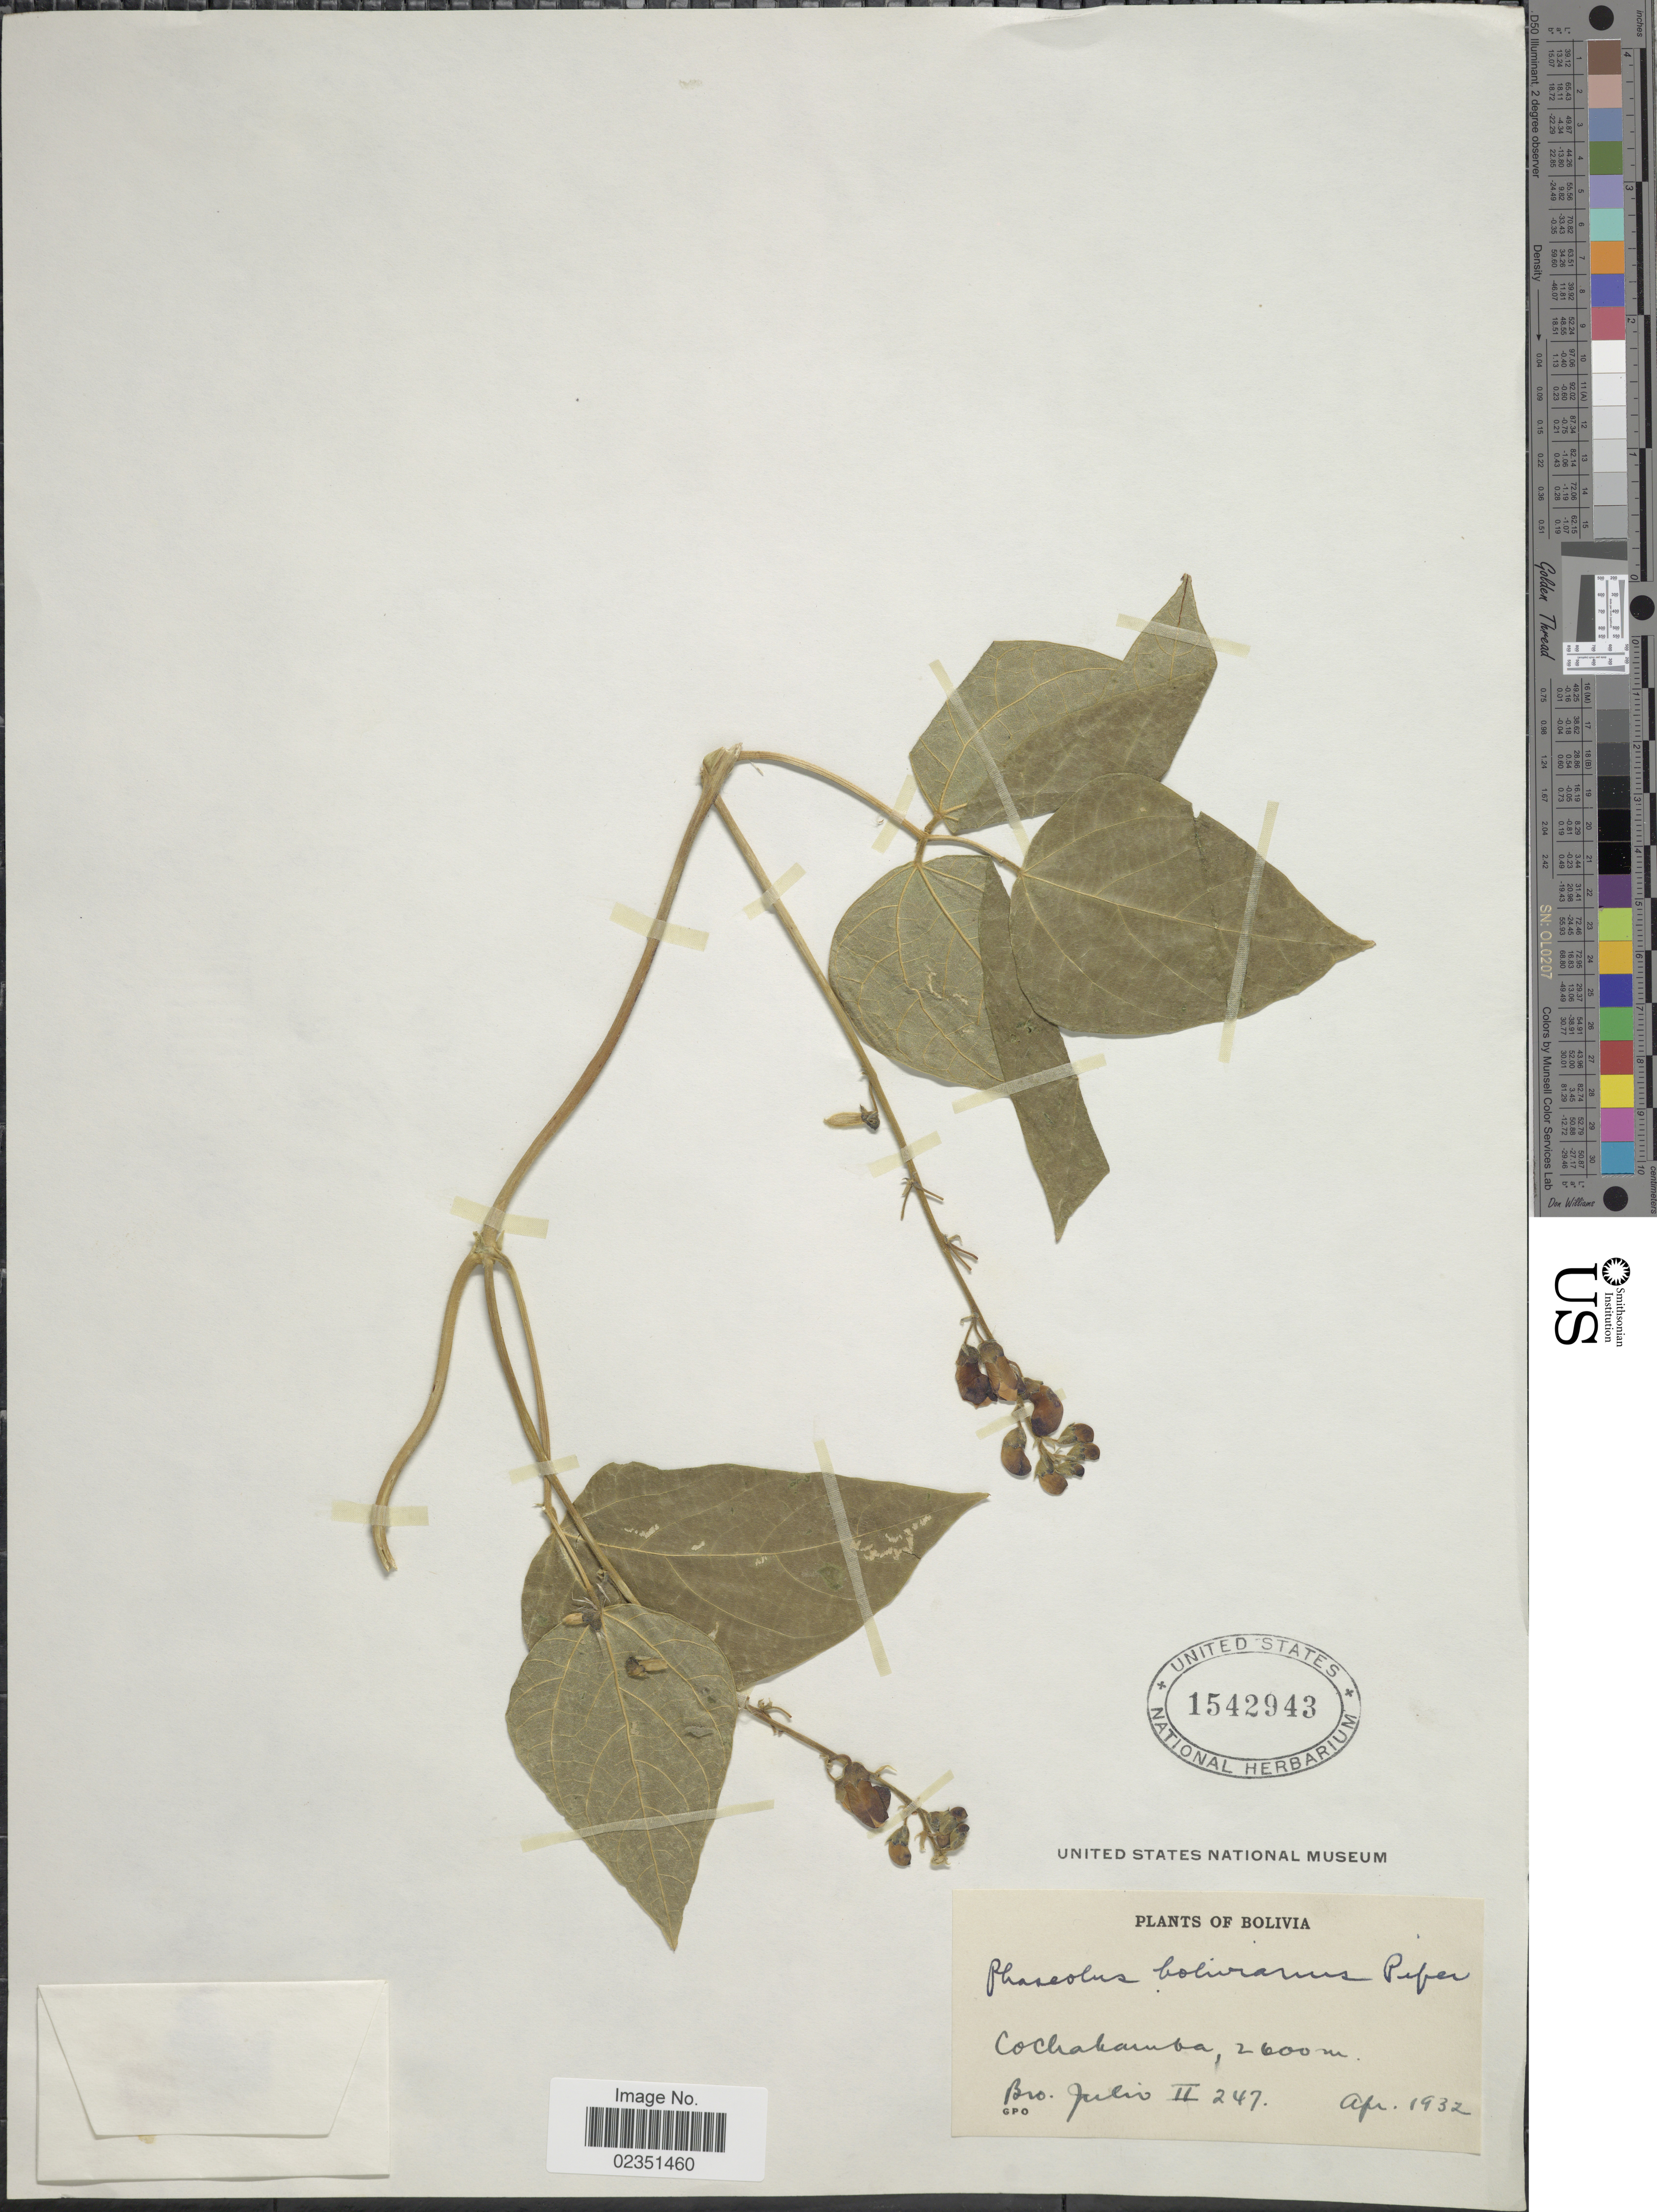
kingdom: Plantae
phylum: Tracheophyta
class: Magnoliopsida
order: Fabales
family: Fabaceae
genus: Phaseolus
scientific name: Phaseolus augusti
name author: Harms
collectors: Bro. Julio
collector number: II 247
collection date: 1932-04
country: Bolivia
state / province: Cochabamba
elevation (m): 2600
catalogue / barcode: US 1542943